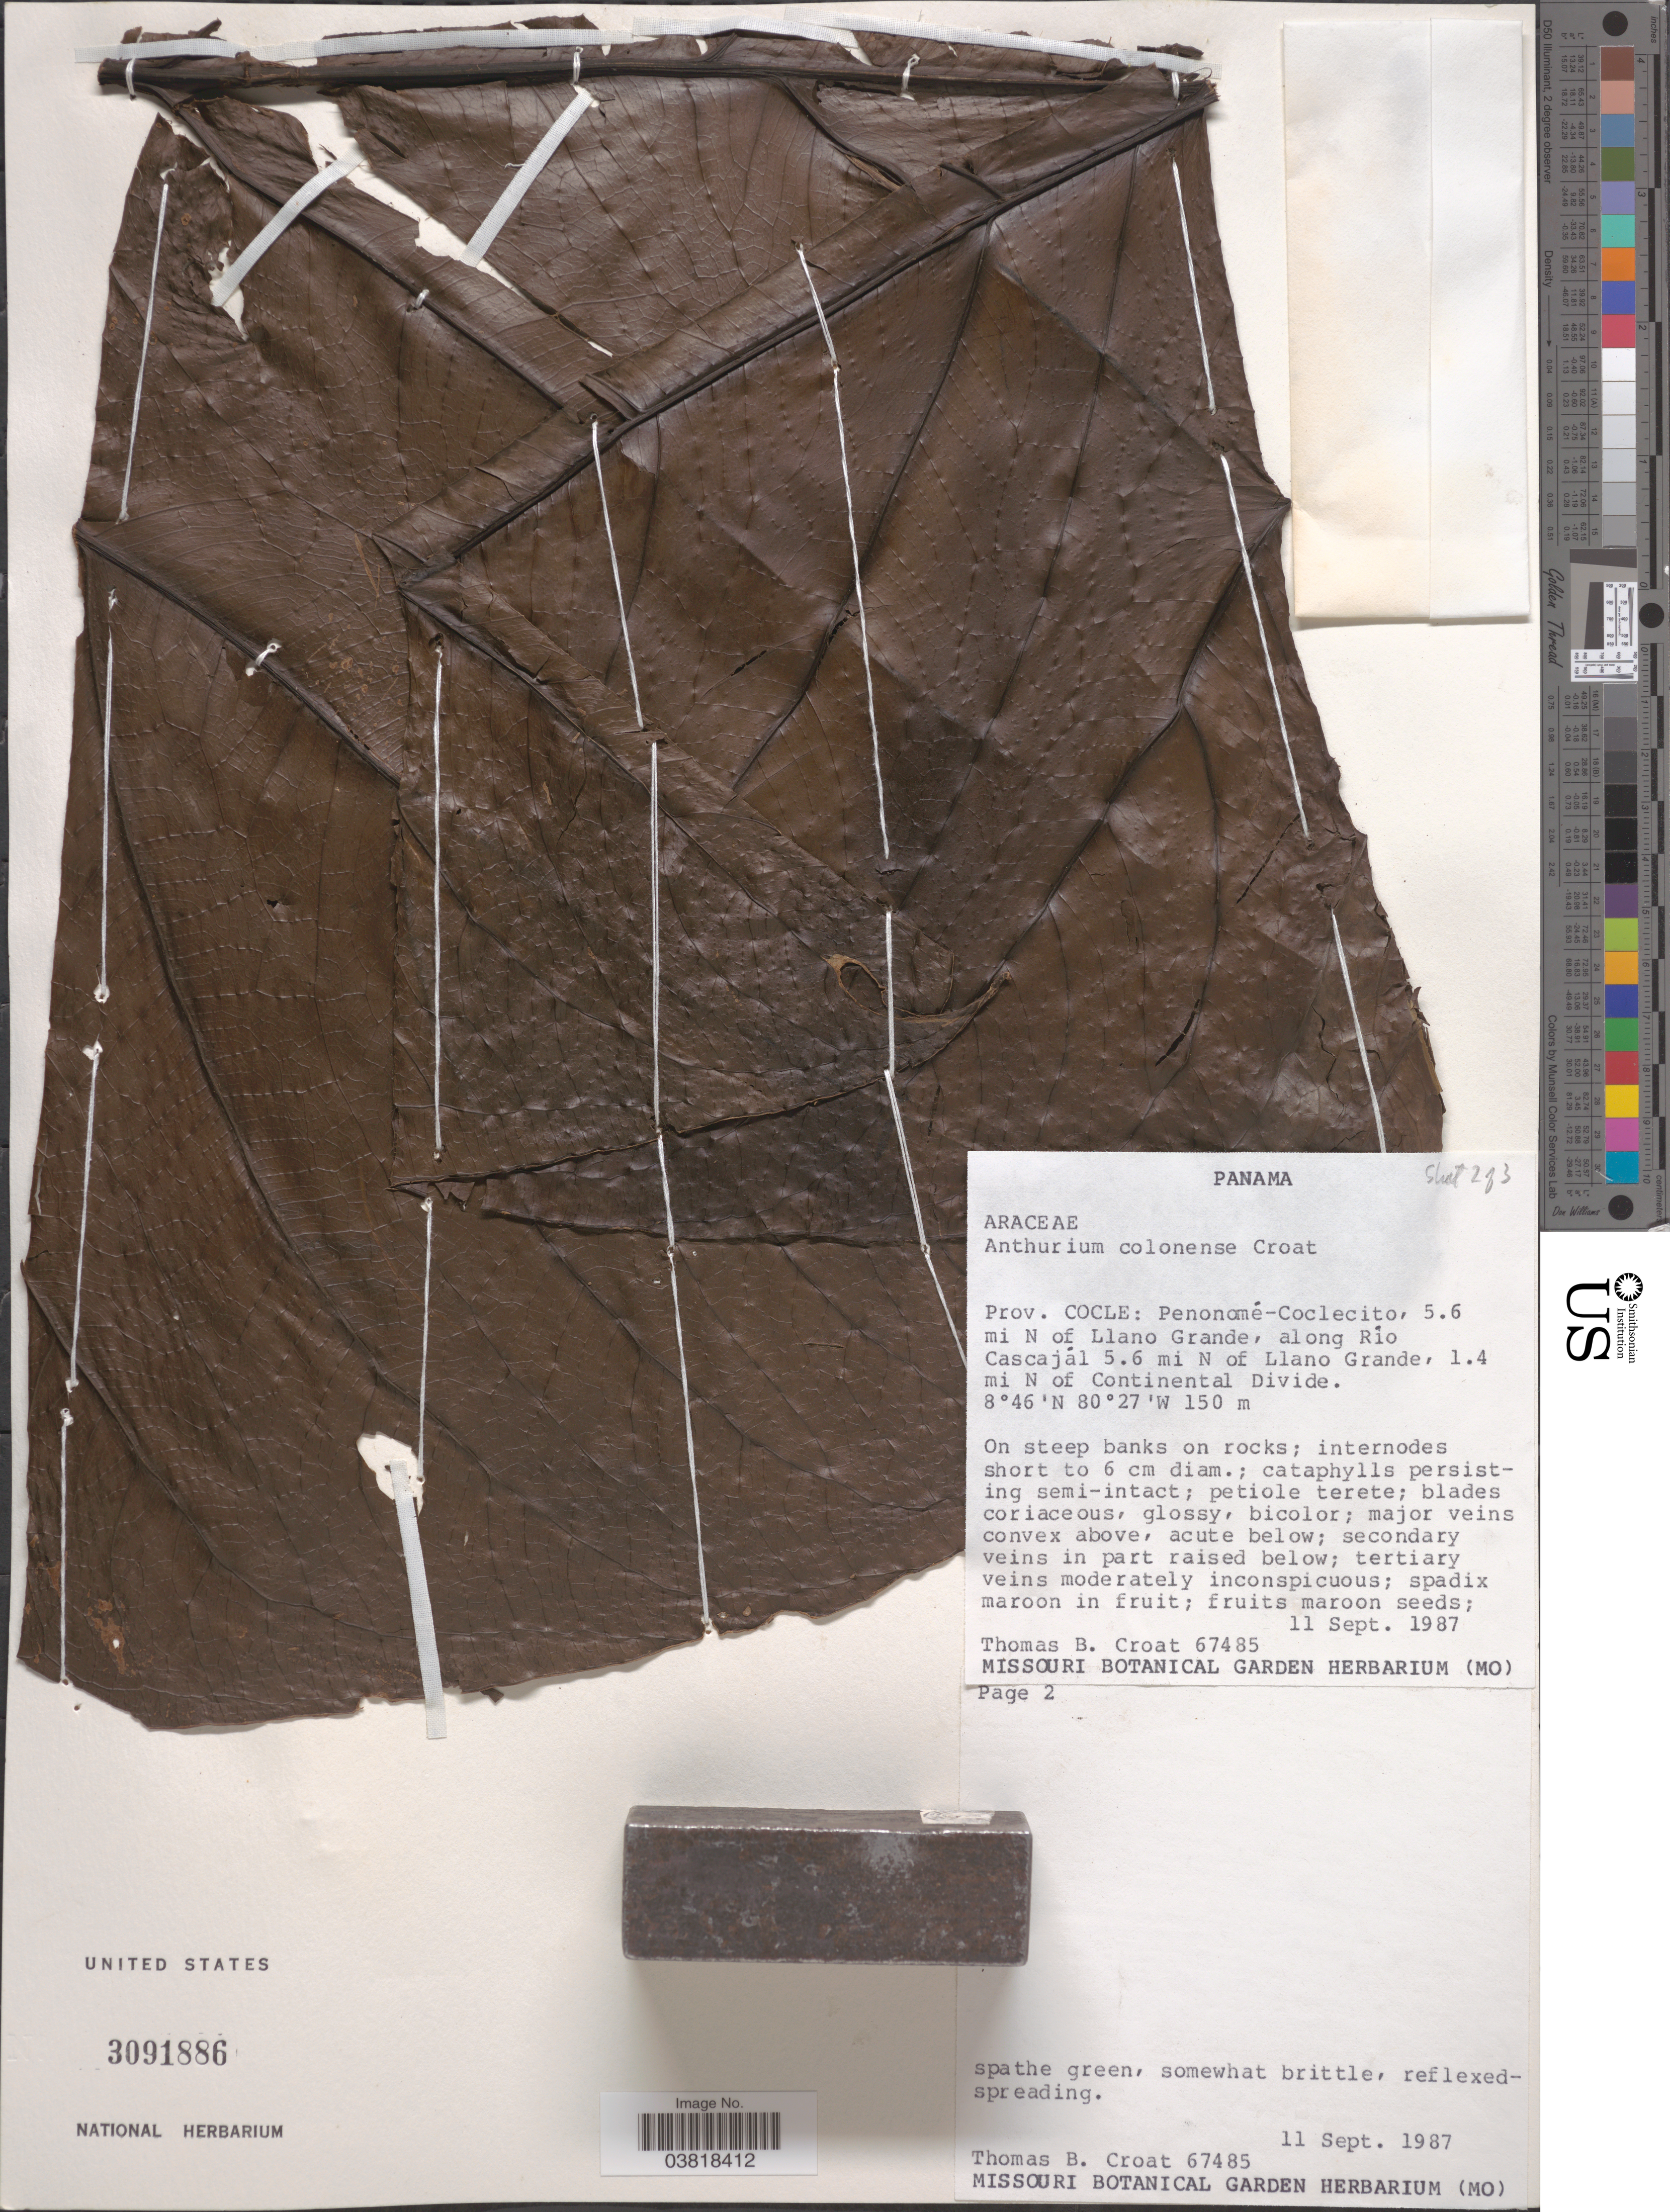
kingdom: Plantae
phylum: Tracheophyta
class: Liliopsida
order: Alismatales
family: Araceae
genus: Anthurium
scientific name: Anthurium colonense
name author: Croat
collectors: T. B. Croat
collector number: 67485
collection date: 1987-09-11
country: Panama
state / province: Cocle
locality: Penonamé-Coclecito, 5.6 mi N of Llano Grande, along Río Cascajál 5.6 mi N of Llano Grande, 1.4 mi N of Continental Divide.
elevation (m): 150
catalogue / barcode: US 3091886